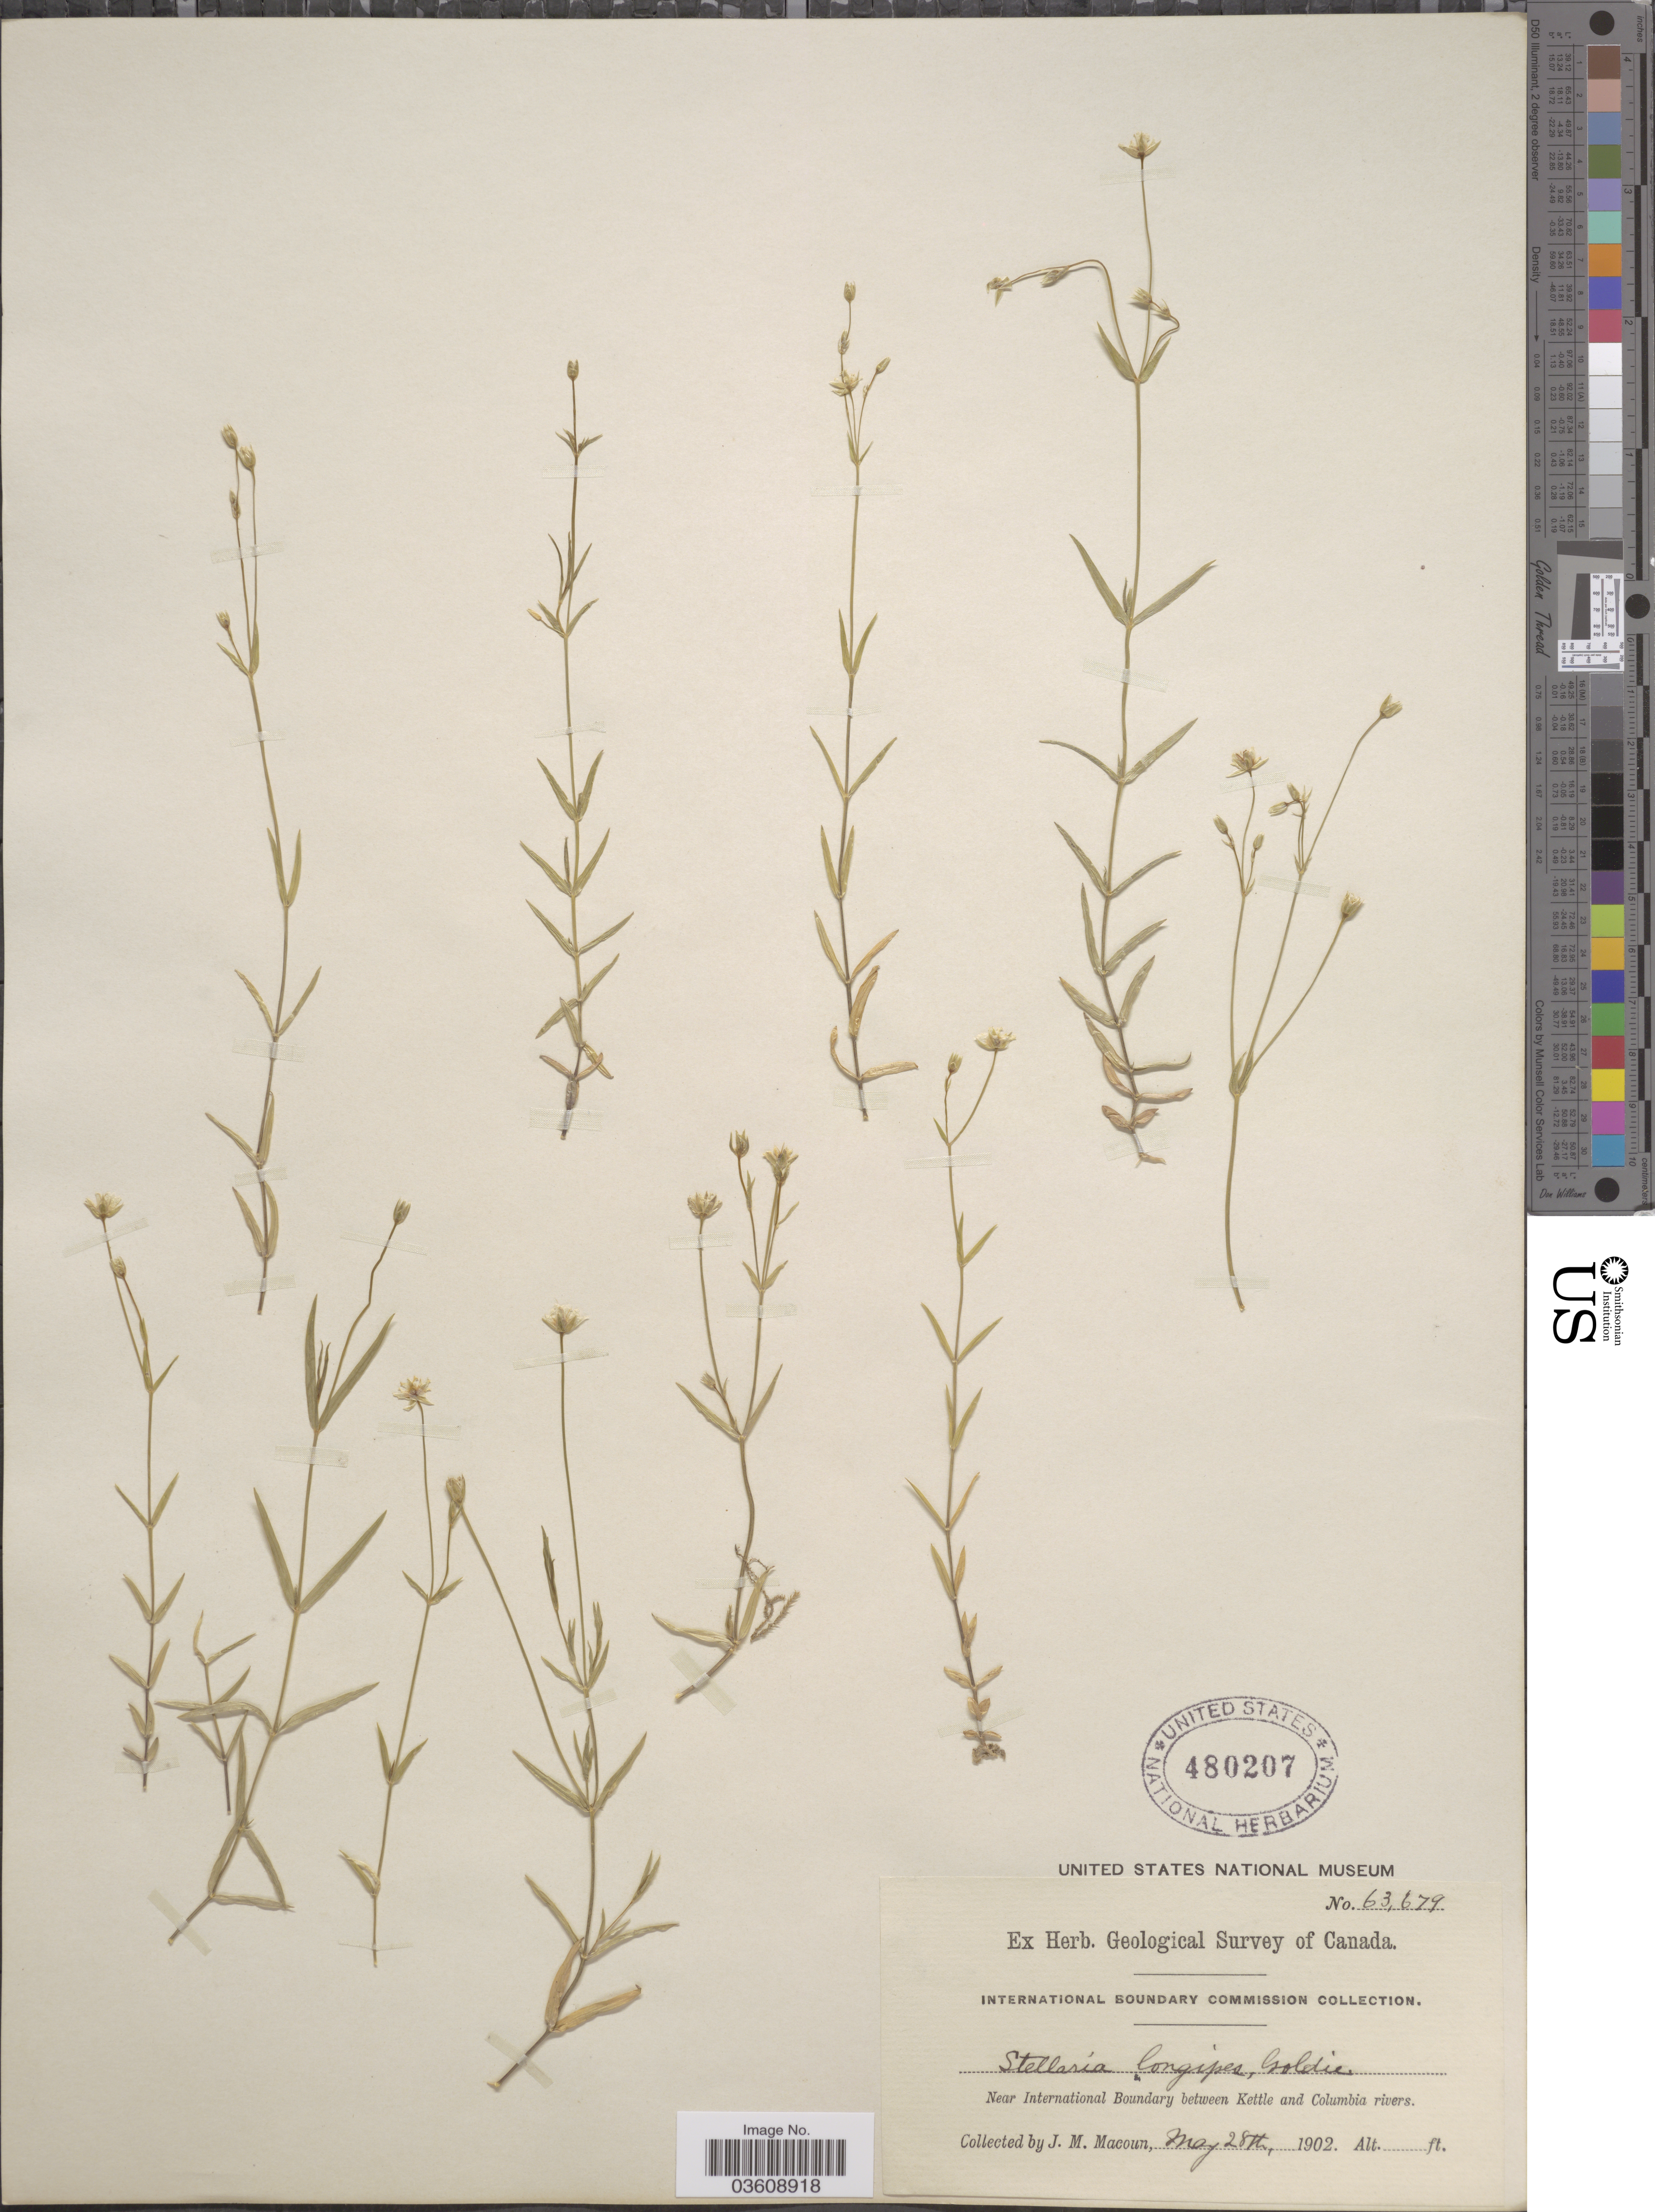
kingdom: Plantae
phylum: Tracheophyta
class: Magnoliopsida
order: Caryophyllales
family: Caryophyllaceae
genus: Stellaria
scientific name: Stellaria longipes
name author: Goldie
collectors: J. M. Macoun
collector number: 63679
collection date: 1902-05-28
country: Canada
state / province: British Columbia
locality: Near International Boundary between Kettle and Columbia rivers.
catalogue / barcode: US 480207